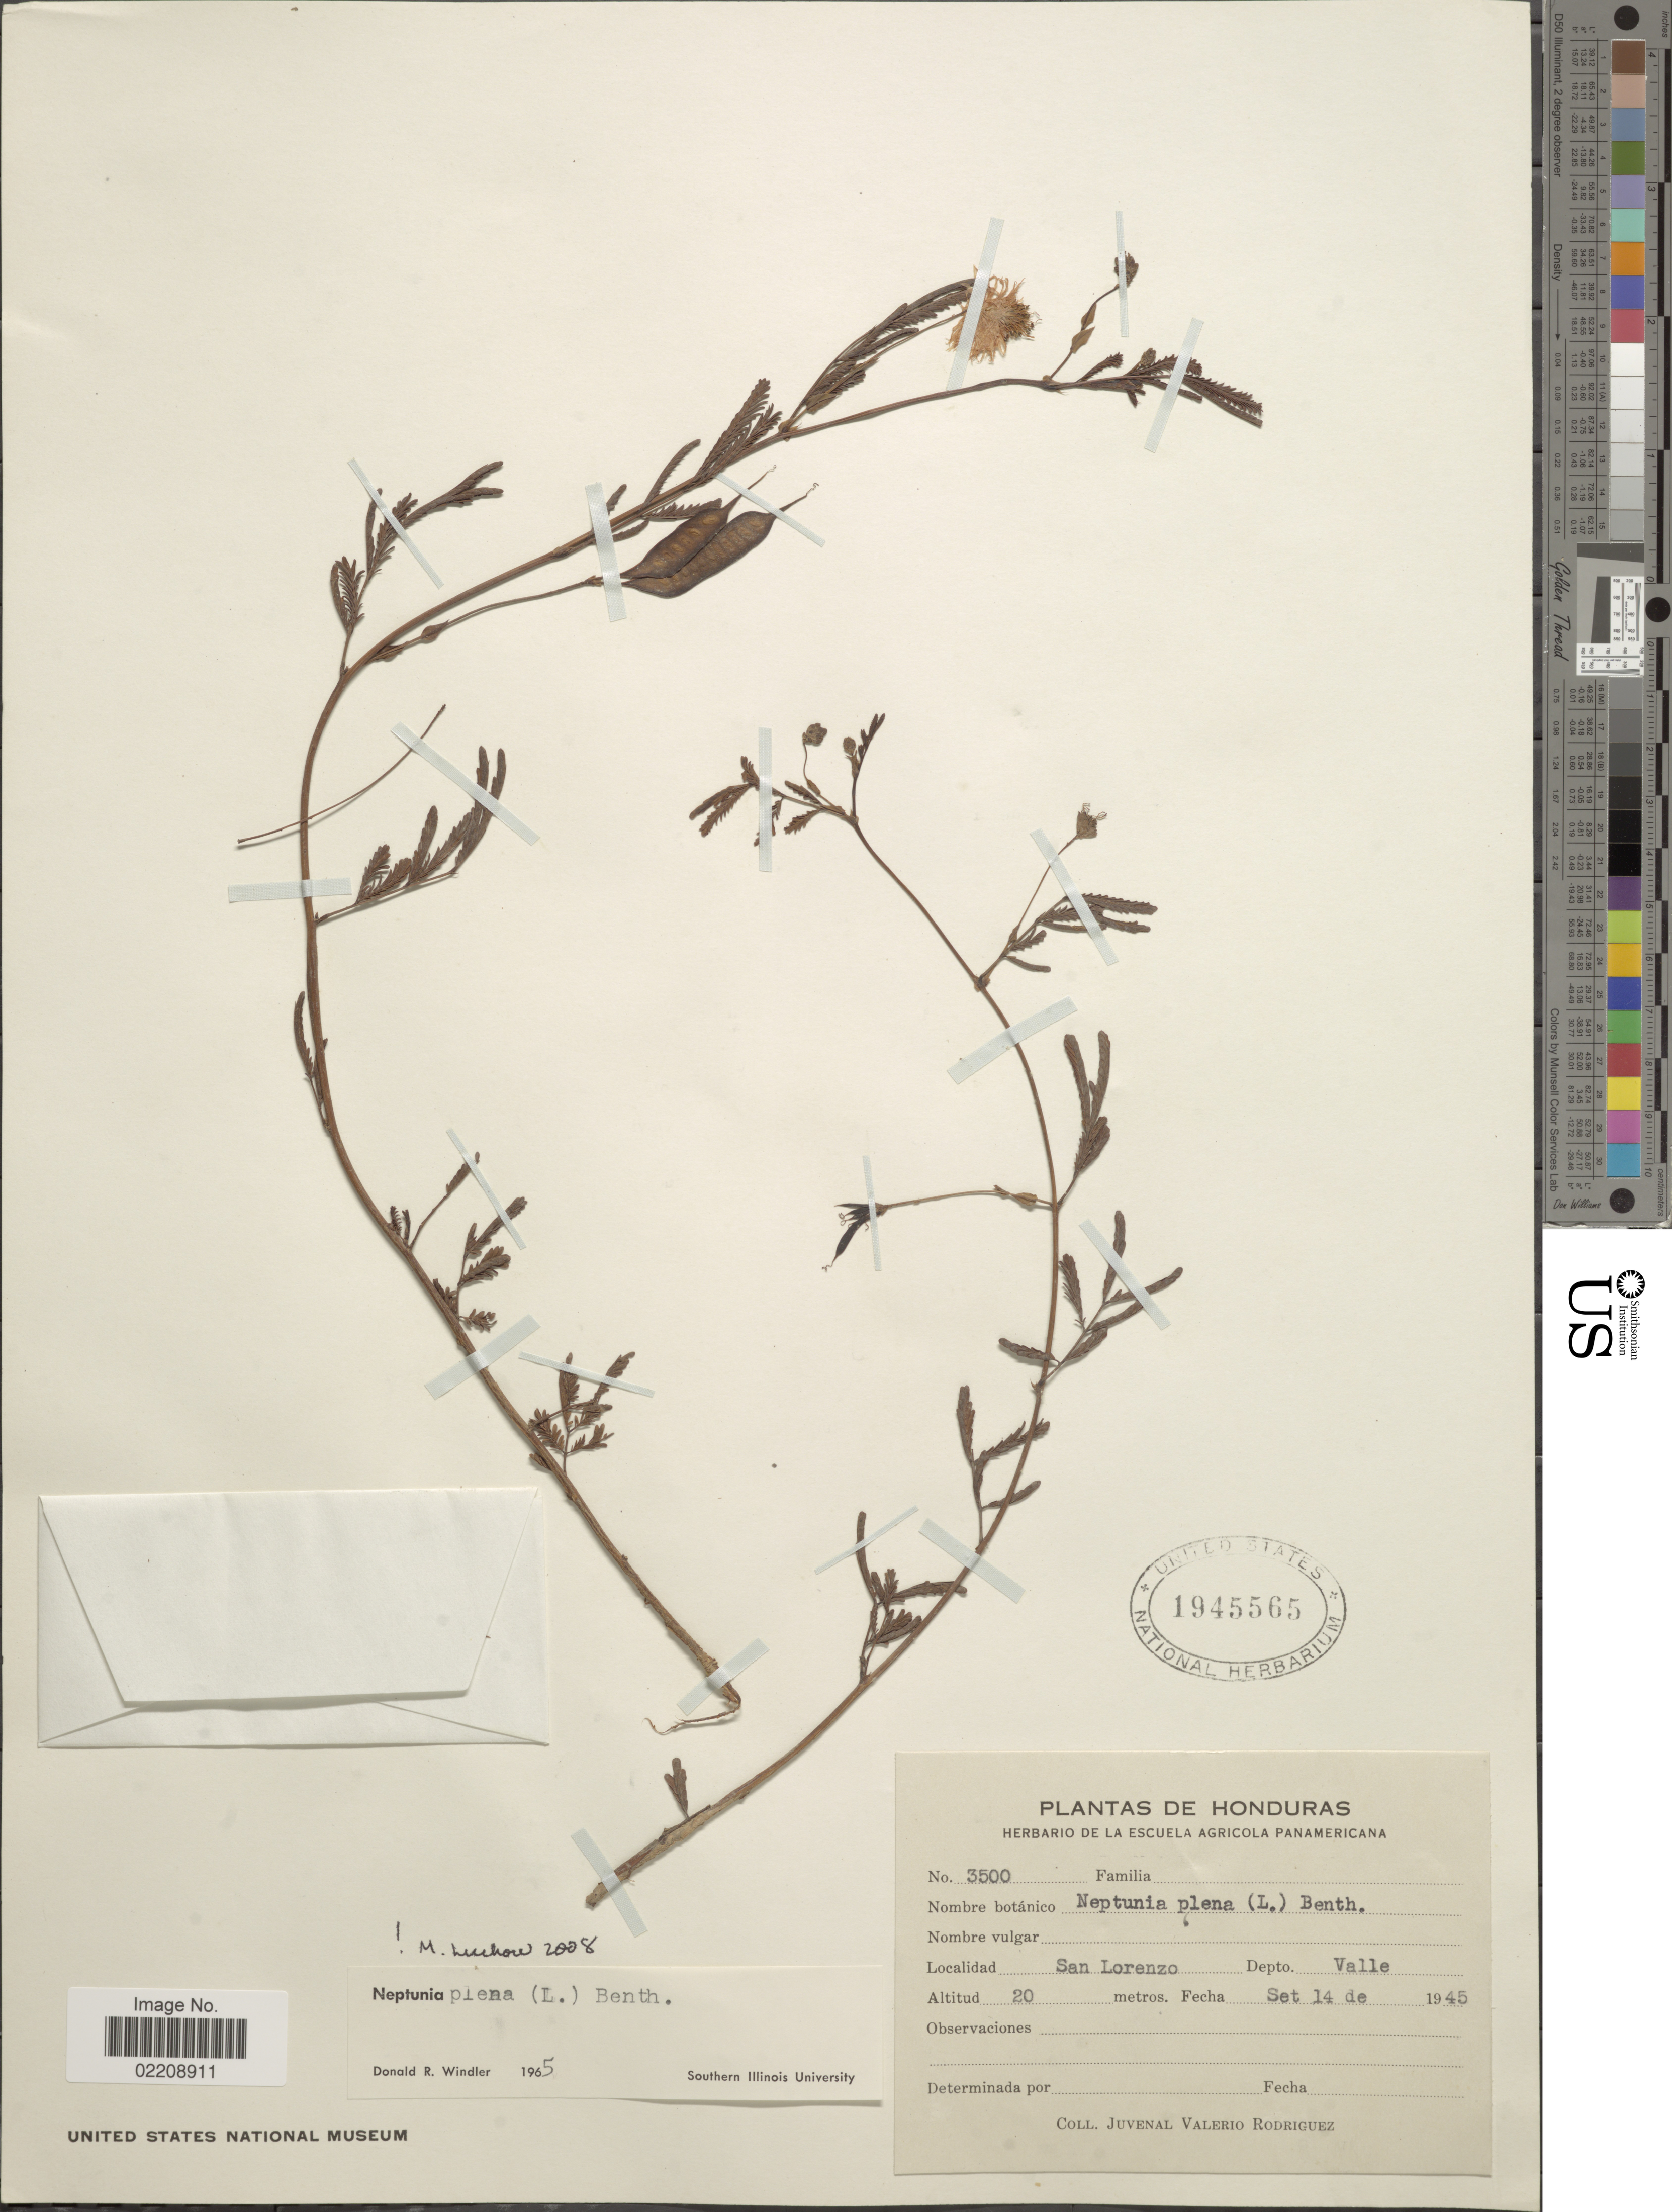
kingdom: Plantae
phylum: Tracheophyta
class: Magnoliopsida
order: Fabales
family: Fabaceae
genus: Neptunia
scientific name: Neptunia plena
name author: (L.) Benth.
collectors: J. Rodriguez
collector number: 3500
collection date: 1945-09-14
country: Honduras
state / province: Valle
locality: San Lorenzo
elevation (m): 20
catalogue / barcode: US 1945565